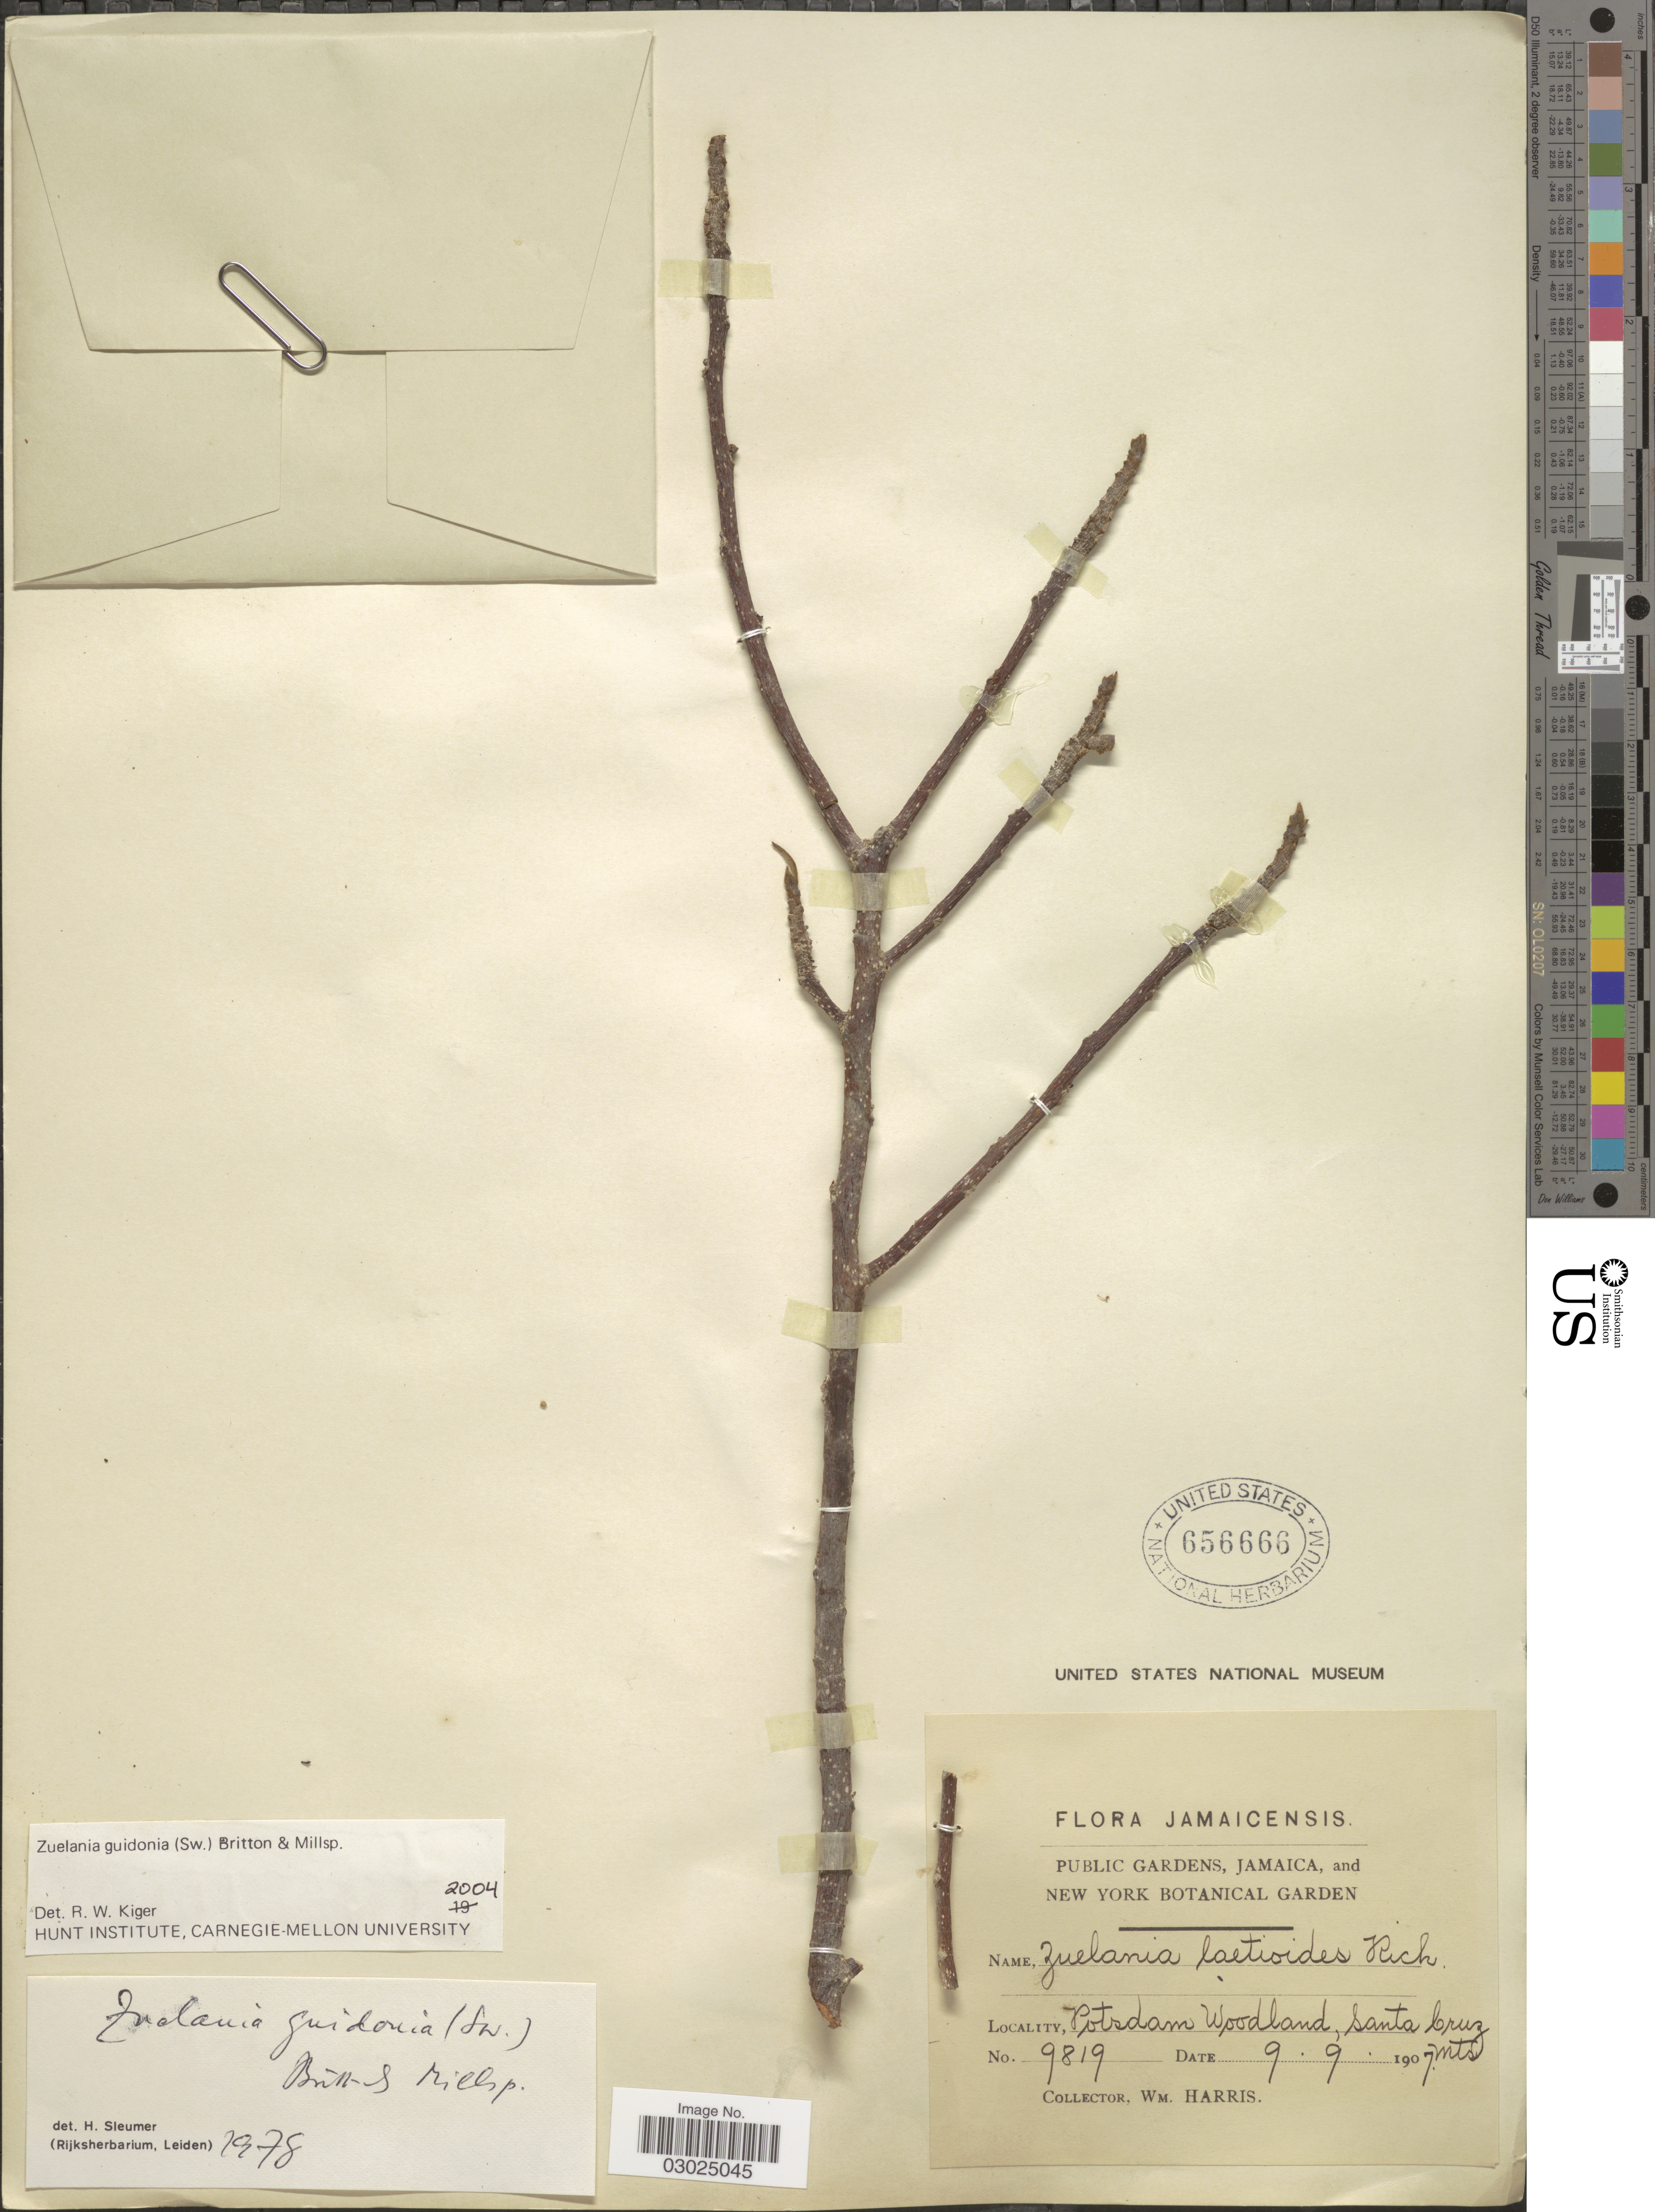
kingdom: Plantae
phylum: Tracheophyta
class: Magnoliopsida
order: Malpighiales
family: Salicaceae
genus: Casearia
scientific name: Casearia laetioides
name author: (A. Rich.) Warb.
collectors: W. H. Harris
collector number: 9819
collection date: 1907-09-09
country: Jamaica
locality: Potsdam Woodland, Santa Cruz Mts.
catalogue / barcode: US 656666